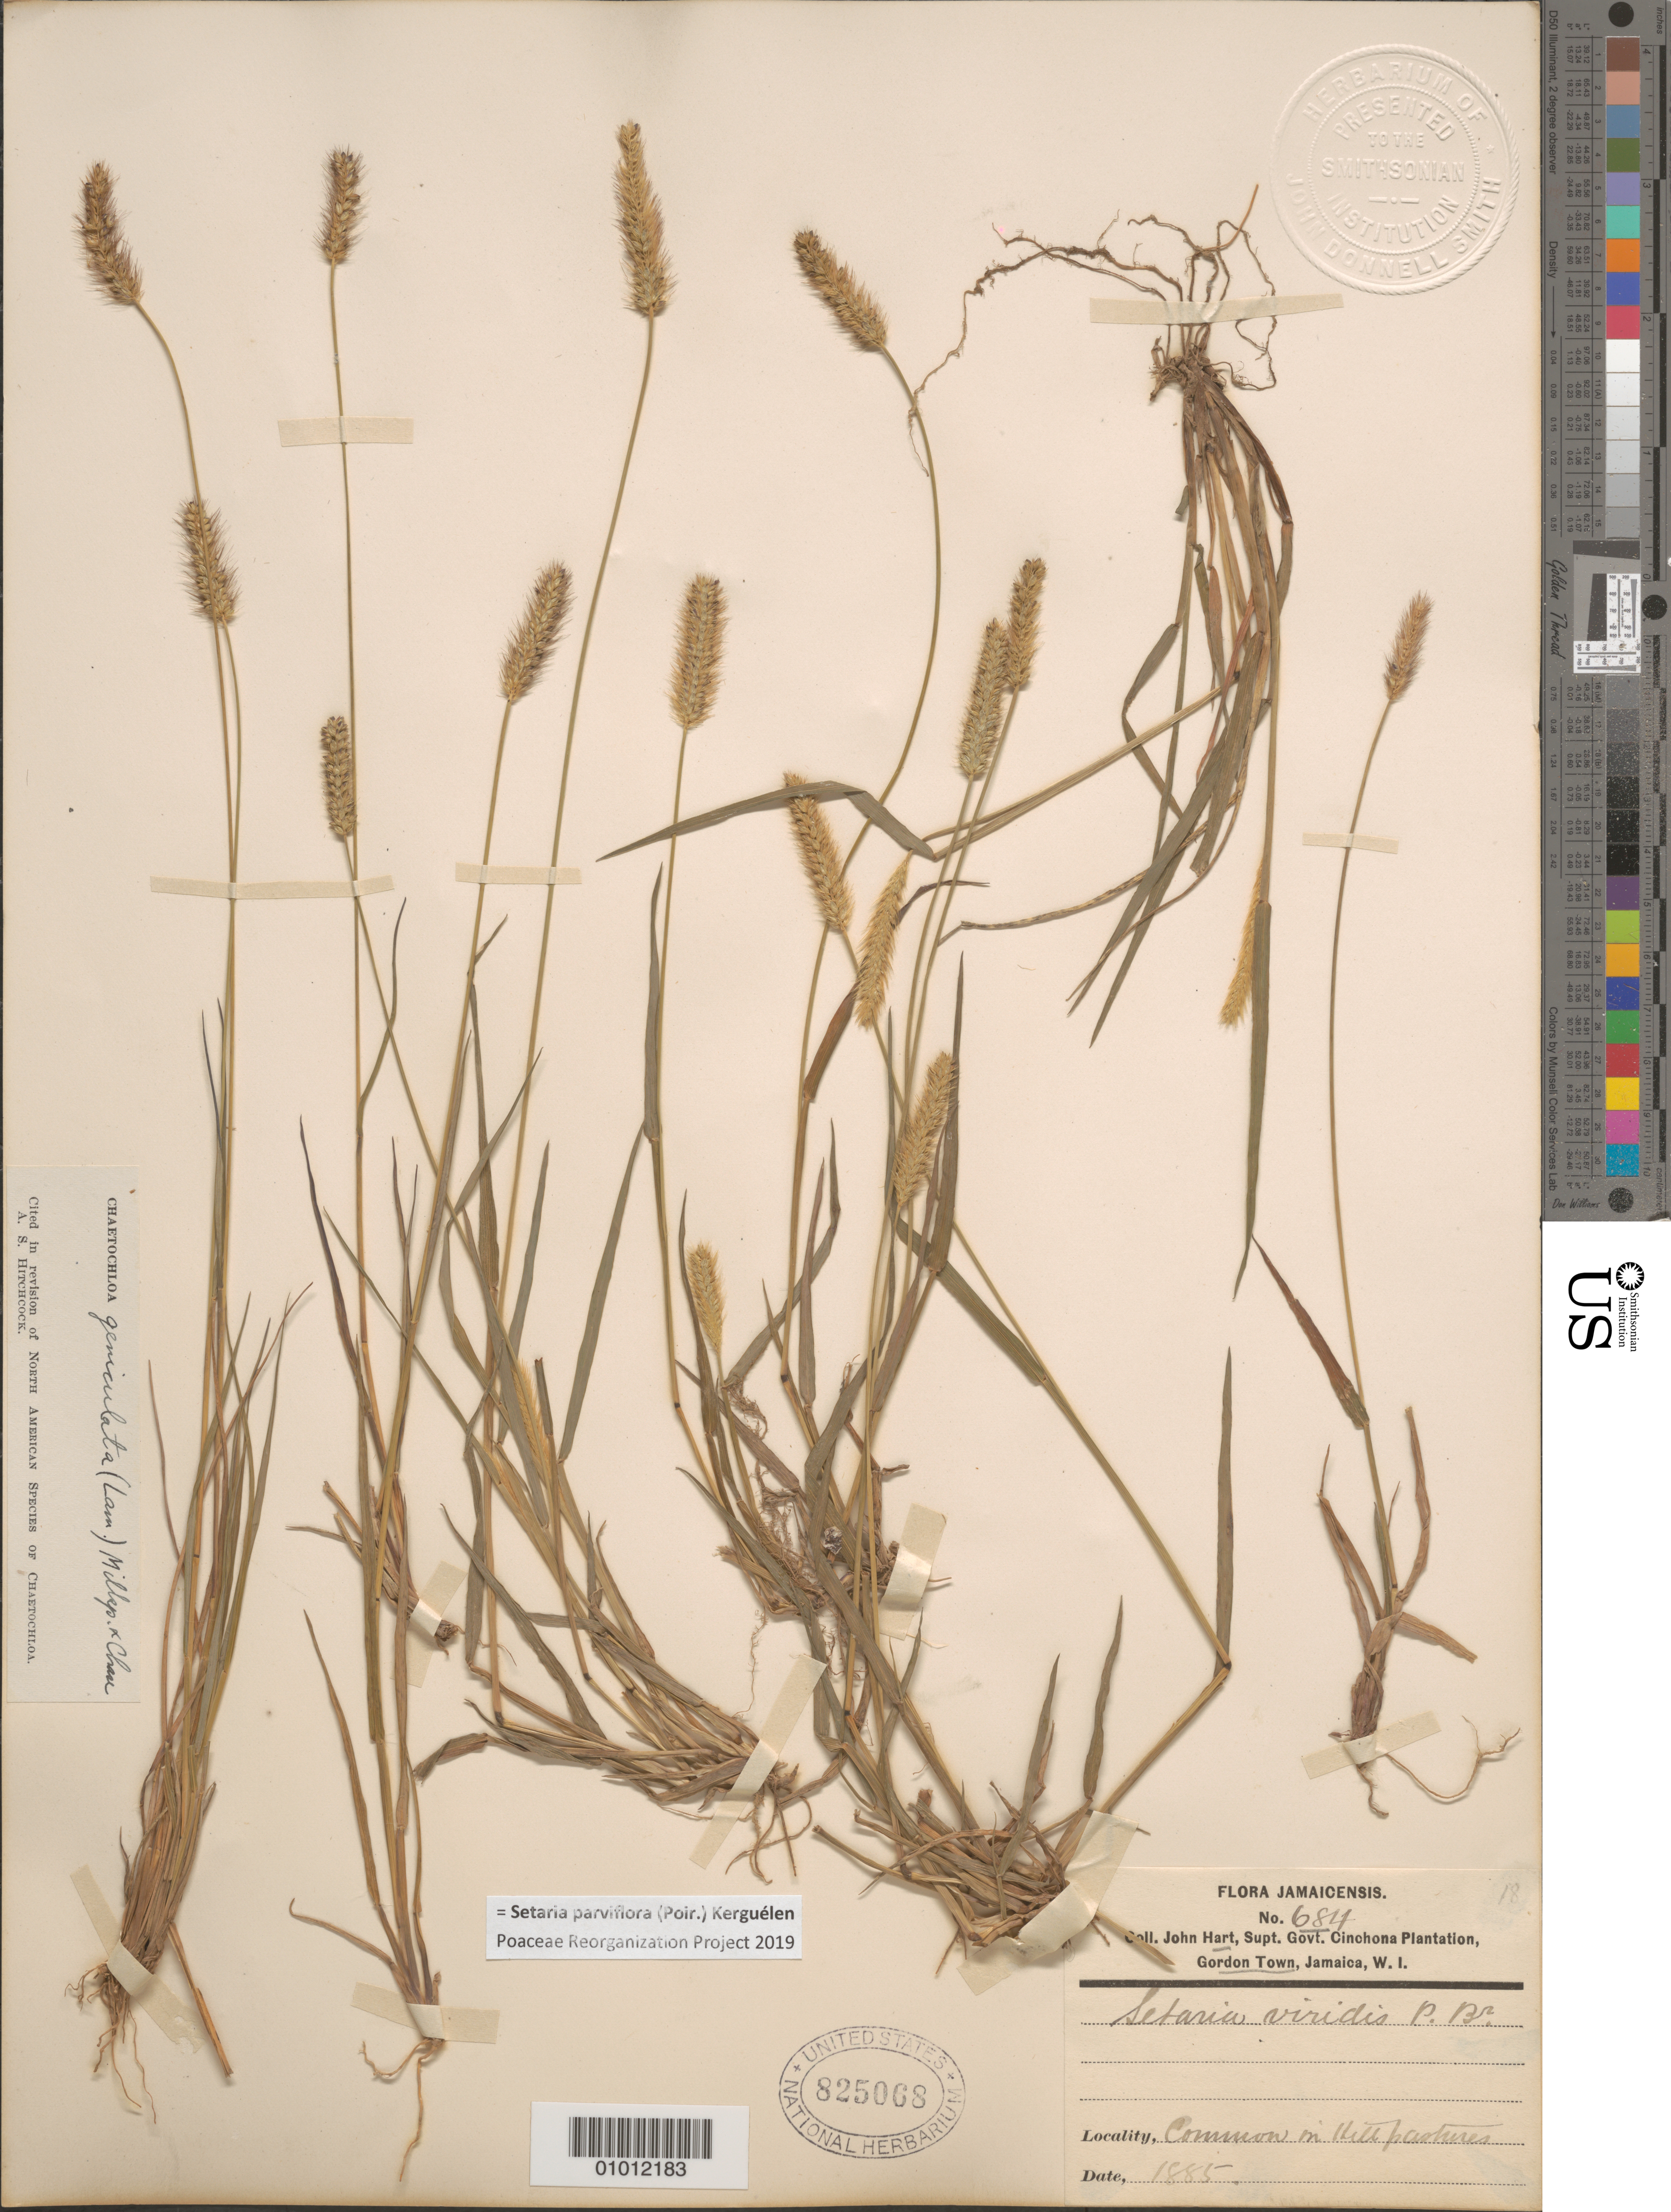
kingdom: Plantae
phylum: Tracheophyta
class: Liliopsida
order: Poales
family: Poaceae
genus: Setaria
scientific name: Setaria parviflora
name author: (Poir.) Kerguélen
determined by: Poaceae Reorganization Project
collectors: J. Hart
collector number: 684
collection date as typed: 1885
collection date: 1885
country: Jamaica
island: Jamaica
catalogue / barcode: US 825068